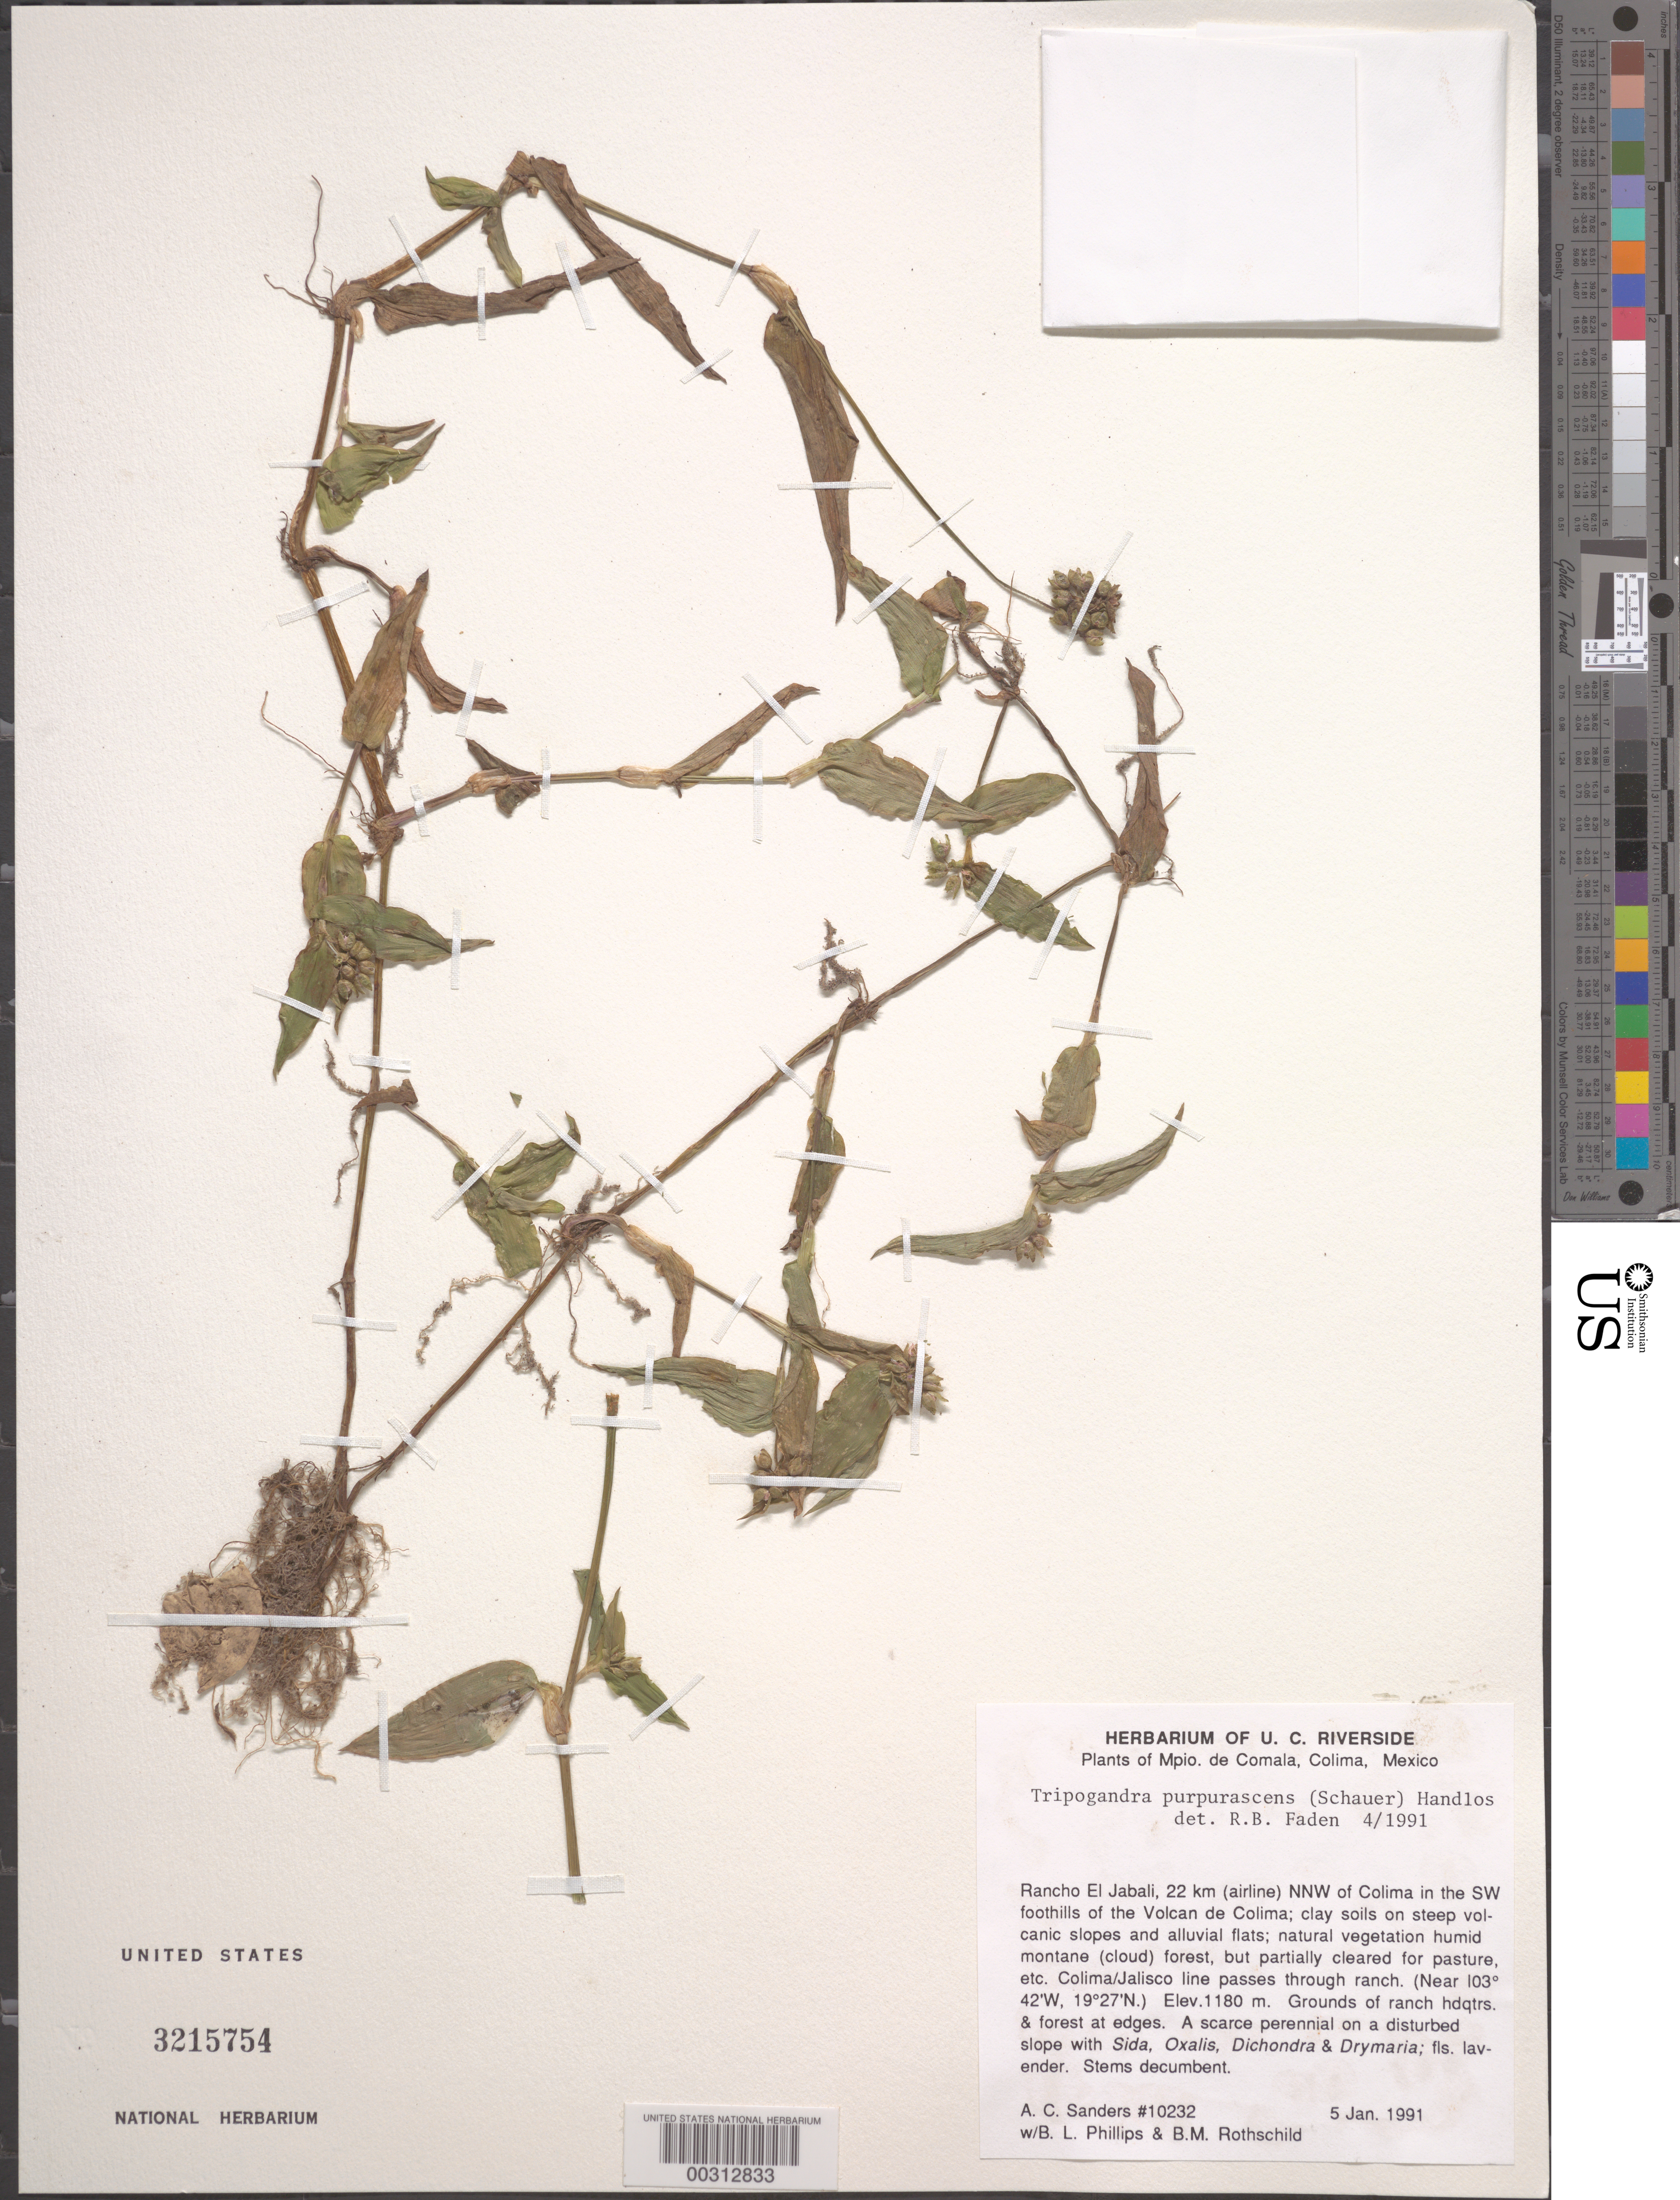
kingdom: Plantae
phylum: Tracheophyta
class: Liliopsida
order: Commelinales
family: Commelinaceae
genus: Tripogandra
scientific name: Tripogandra purpurascens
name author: (S. Schauer) Handlos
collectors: A. Sanders, B. L. Phillips & B. Rothschild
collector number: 10232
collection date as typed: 05 Jan 1991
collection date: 1991-01-05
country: Mexico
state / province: Colima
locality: Comala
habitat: Clay soils on steep volcanic slopes and alluvial flats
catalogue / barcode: US 3215754